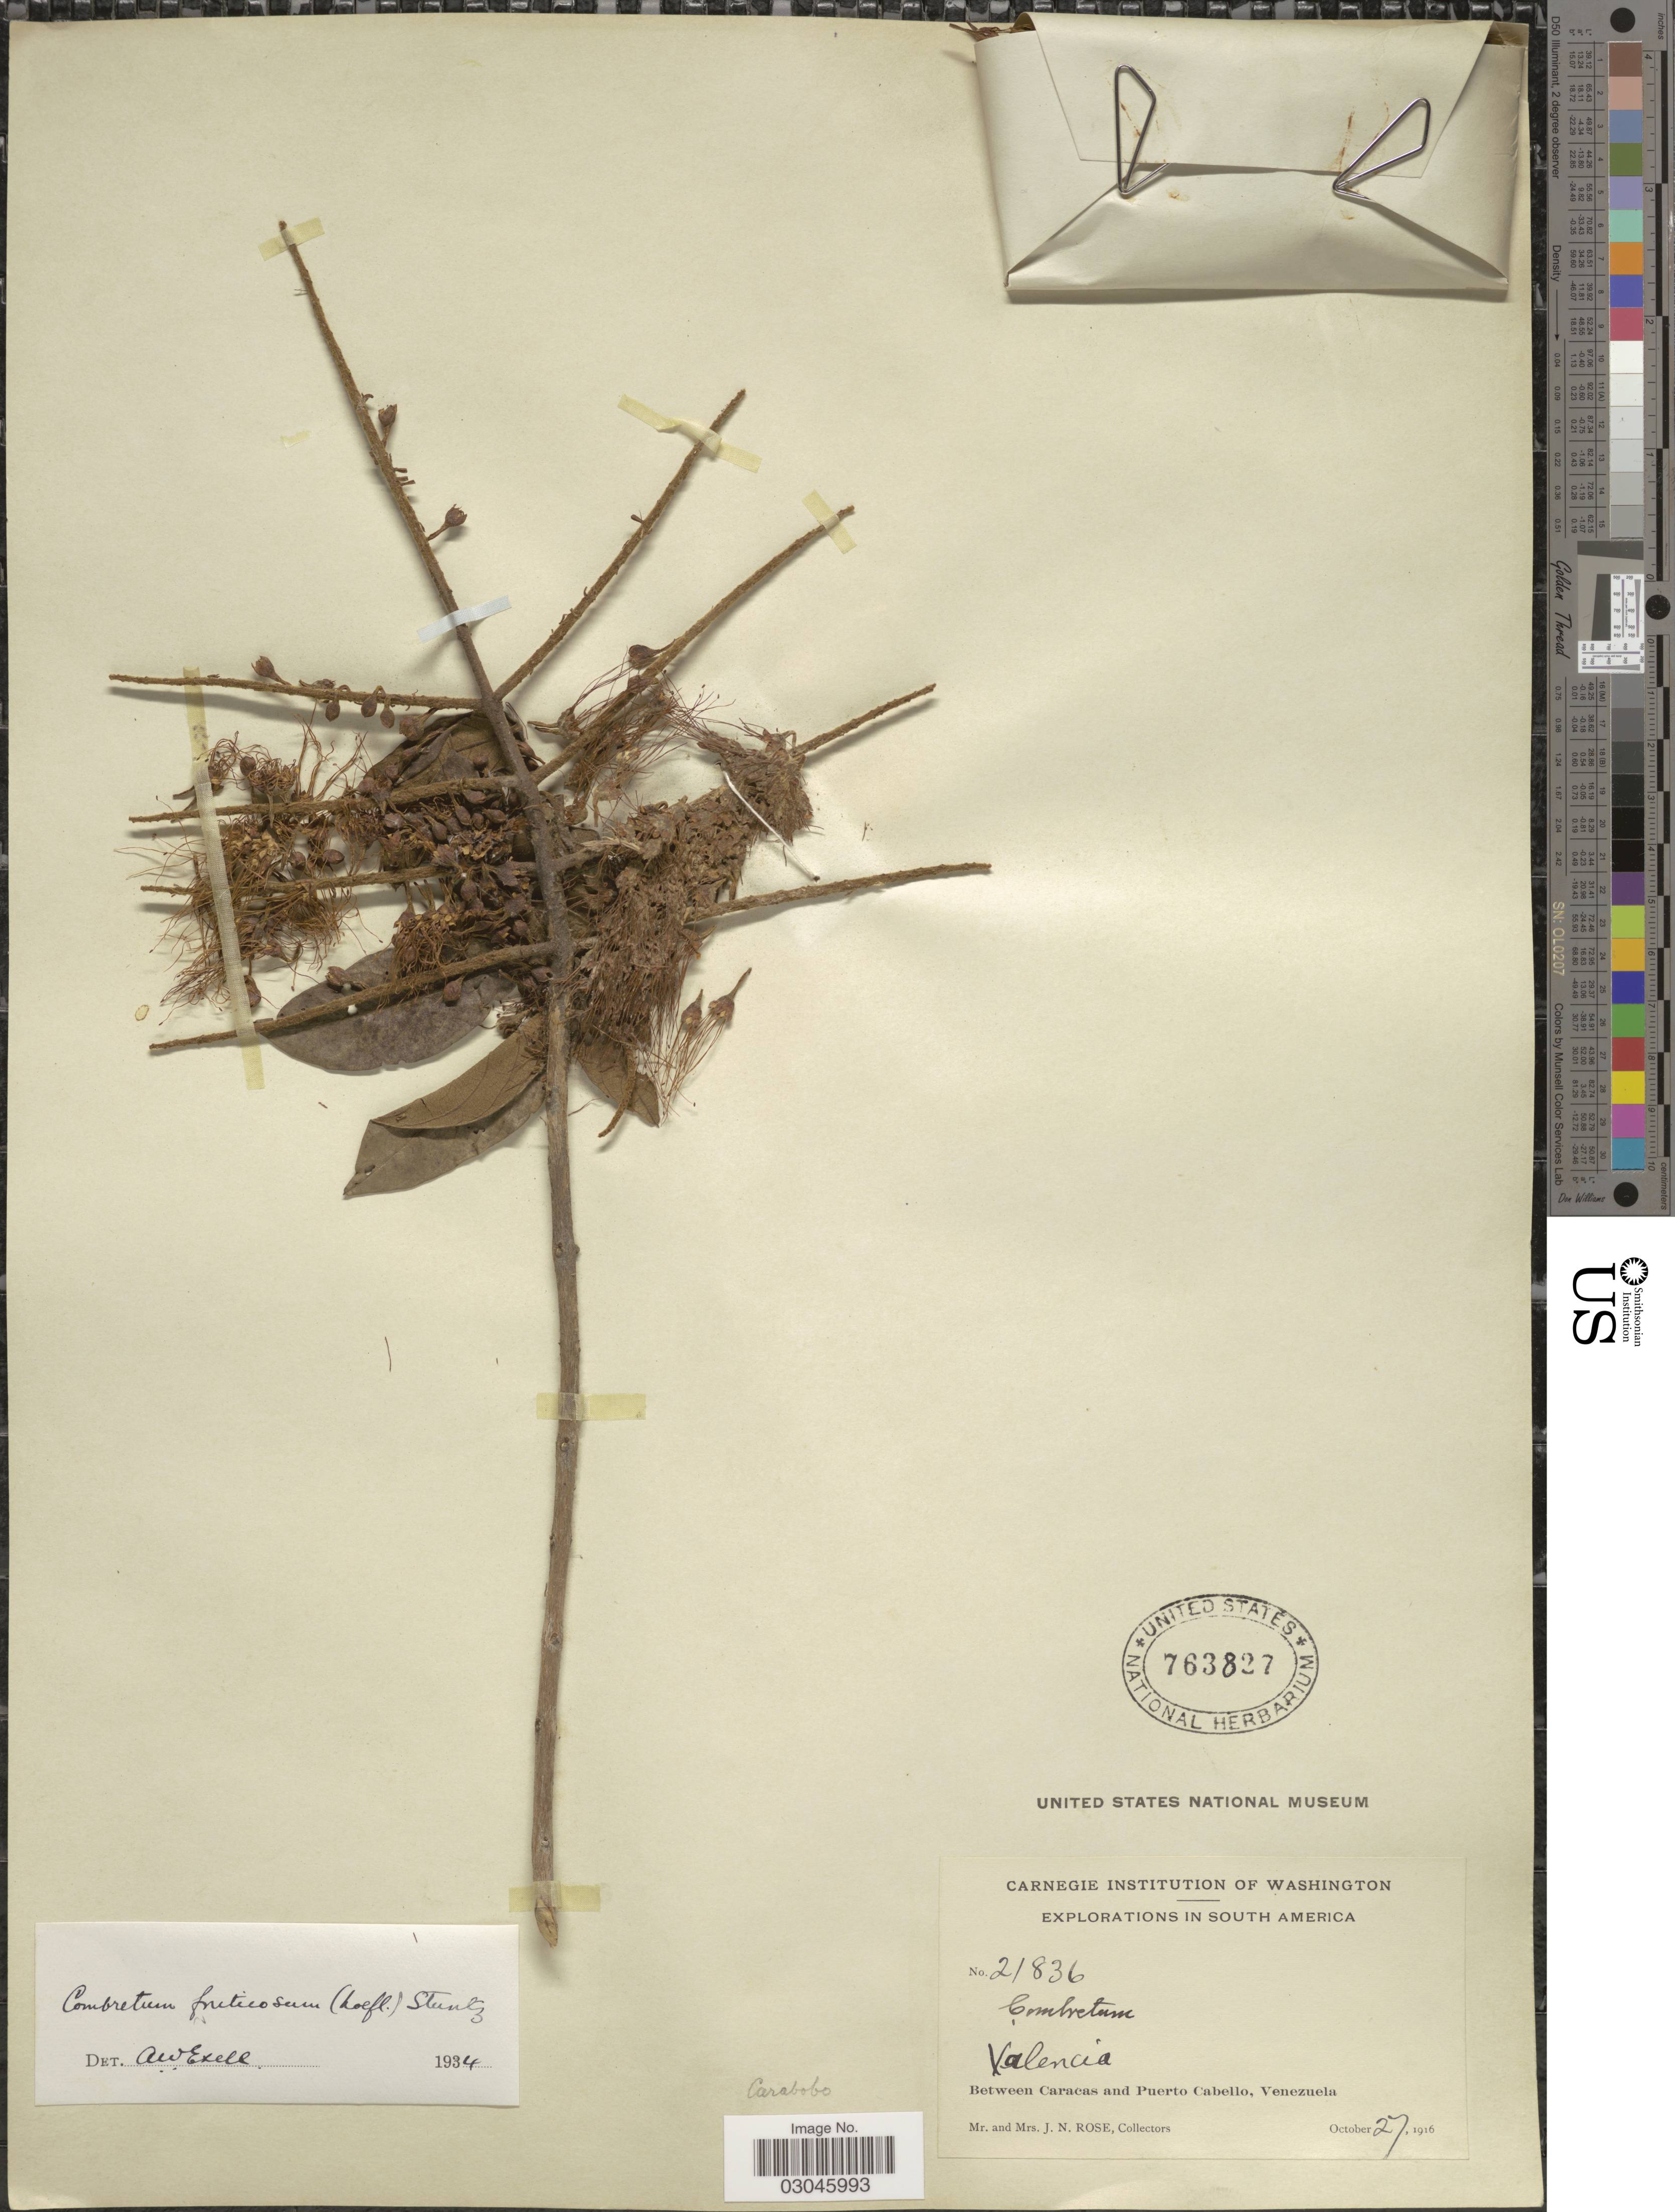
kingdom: Plantae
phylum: Tracheophyta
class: Magnoliopsida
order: Myrtales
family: Combretaceae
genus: Combretum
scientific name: Combretum fruticosum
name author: (Loefl.) Stuntz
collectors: J. N. Rose & L. B. Rose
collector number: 21836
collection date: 1916-10-27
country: Venezuela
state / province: Carabobo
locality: Valencia. Between Caracas and Puerto Cabello.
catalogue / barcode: US 763827